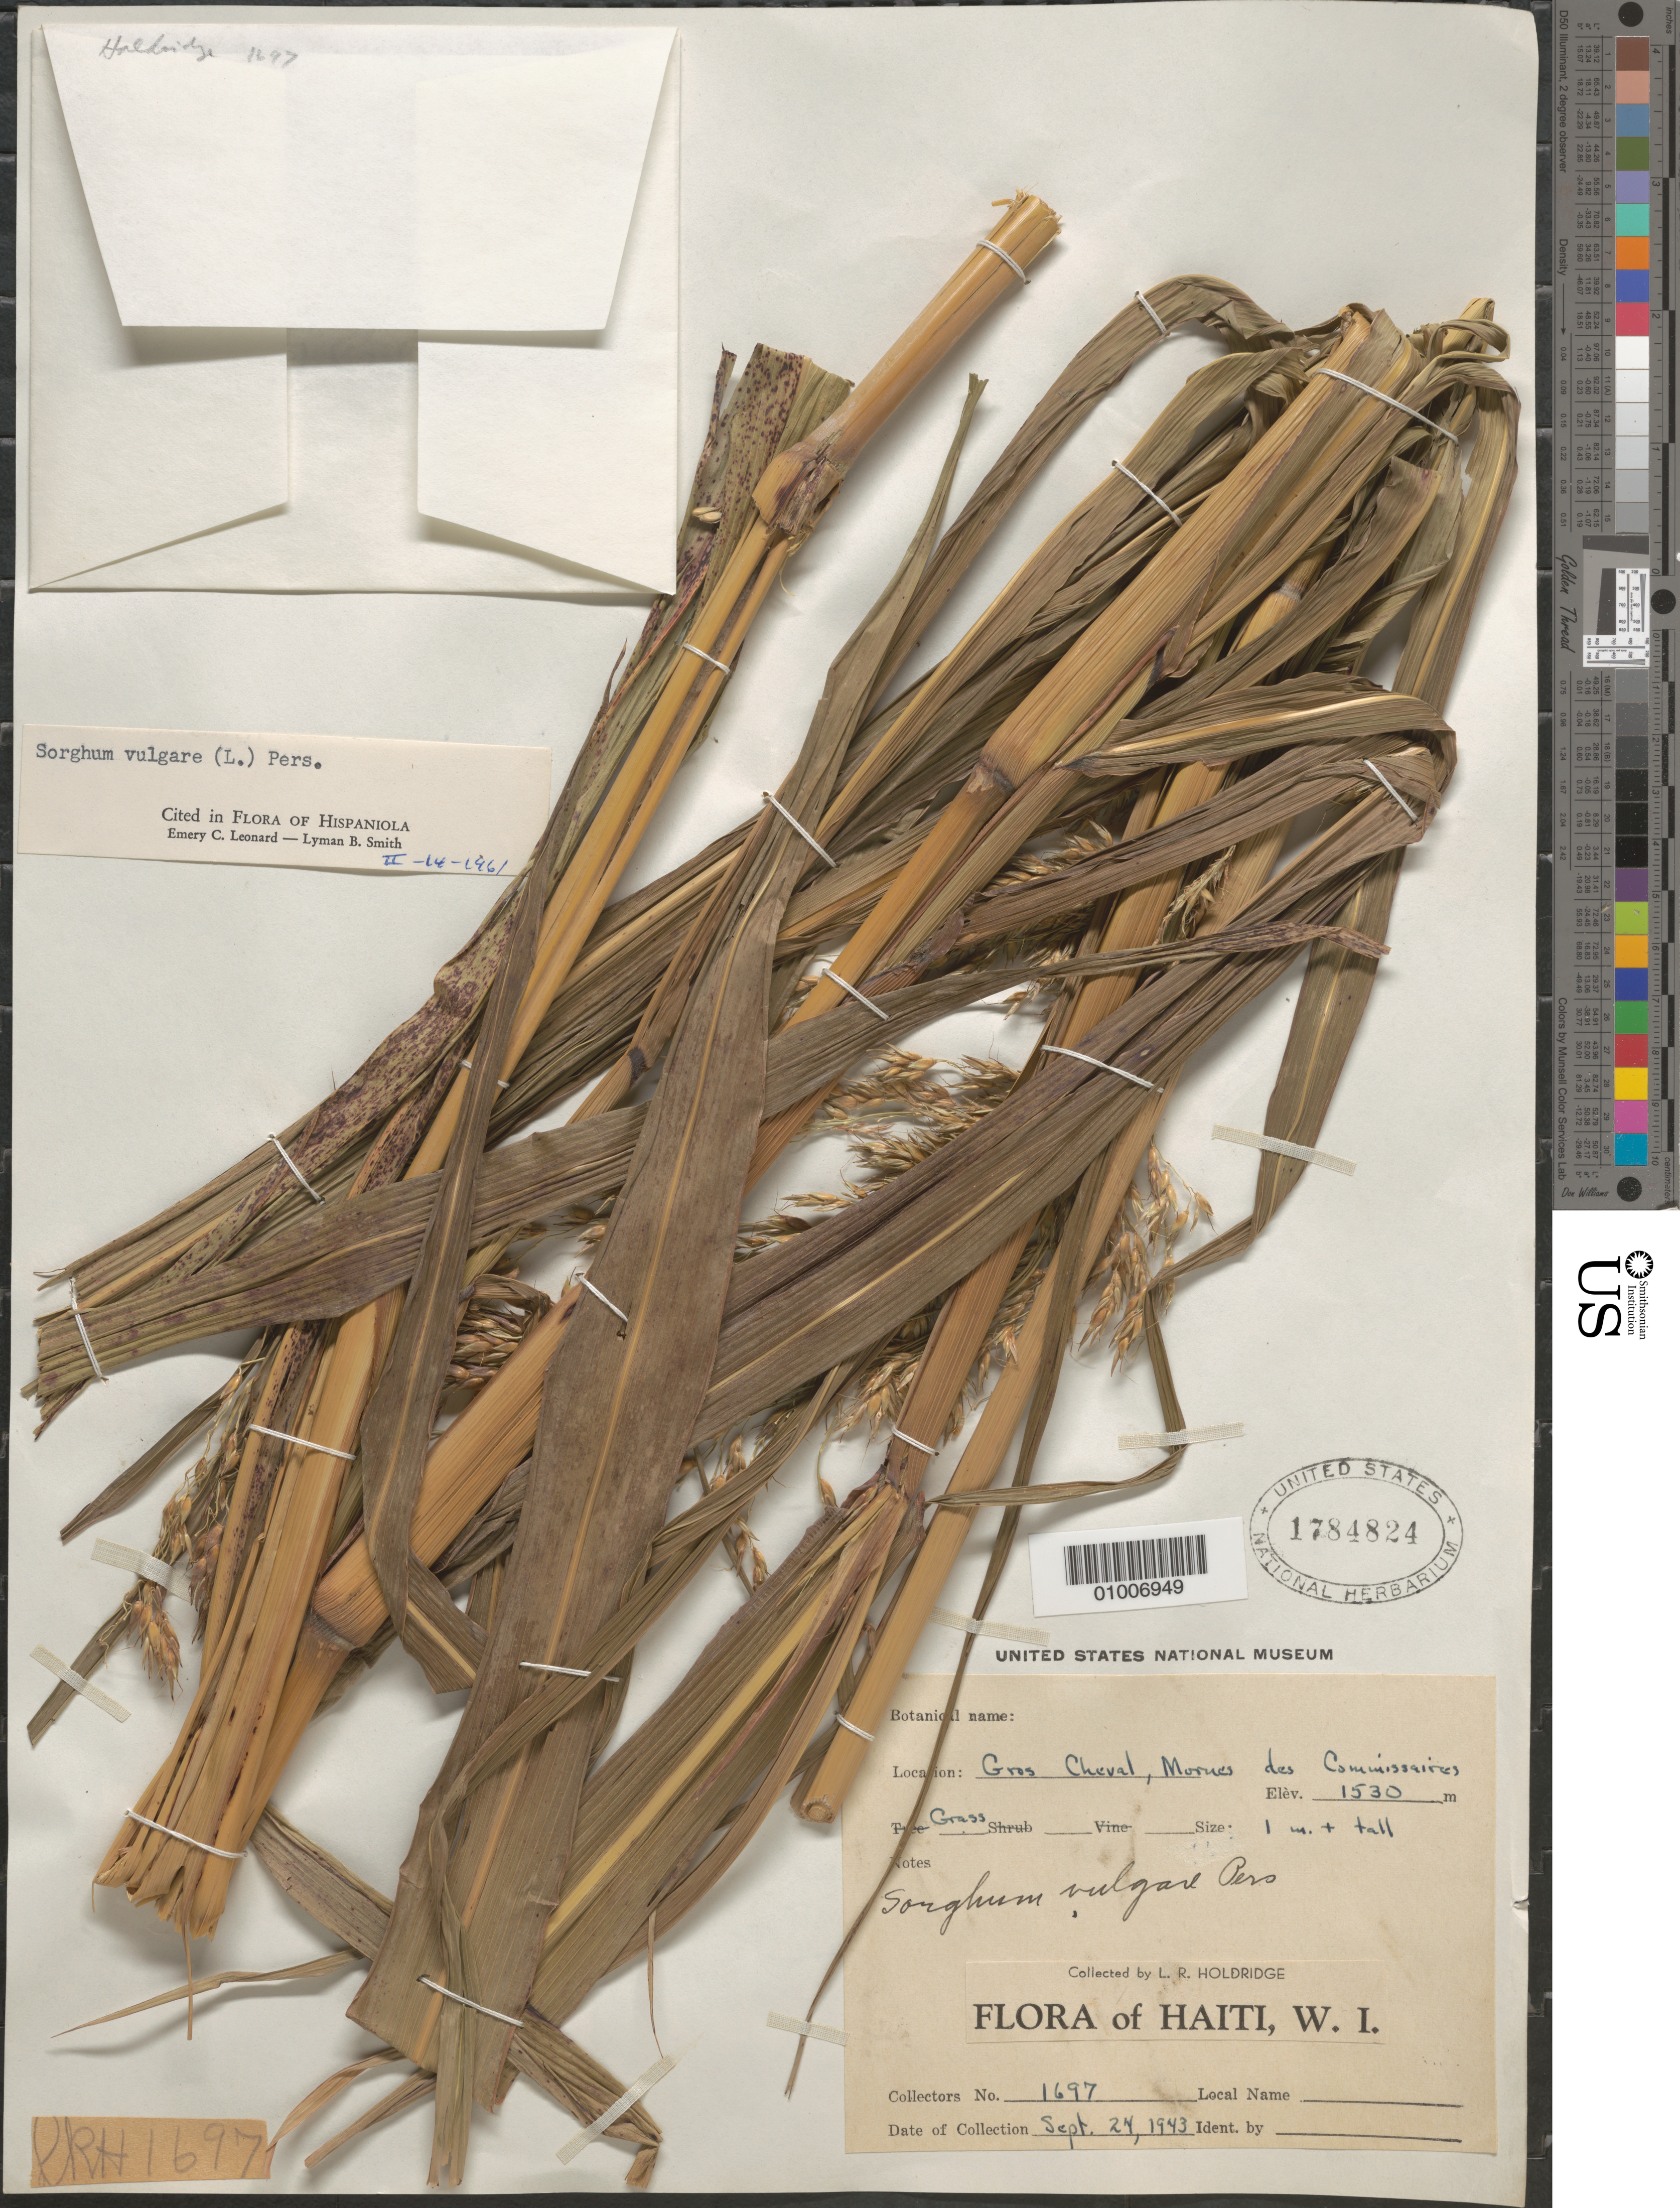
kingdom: Plantae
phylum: Tracheophyta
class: Liliopsida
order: Poales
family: Poaceae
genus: Sorghum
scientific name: Sorghum vulgare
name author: (L.) Pers.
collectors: L. Holdridge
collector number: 1697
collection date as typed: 24 Sep 1943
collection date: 1943-09-24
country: Haiti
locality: Gros Cheval, Morues des Commissaires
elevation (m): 1530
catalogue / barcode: US 1784824